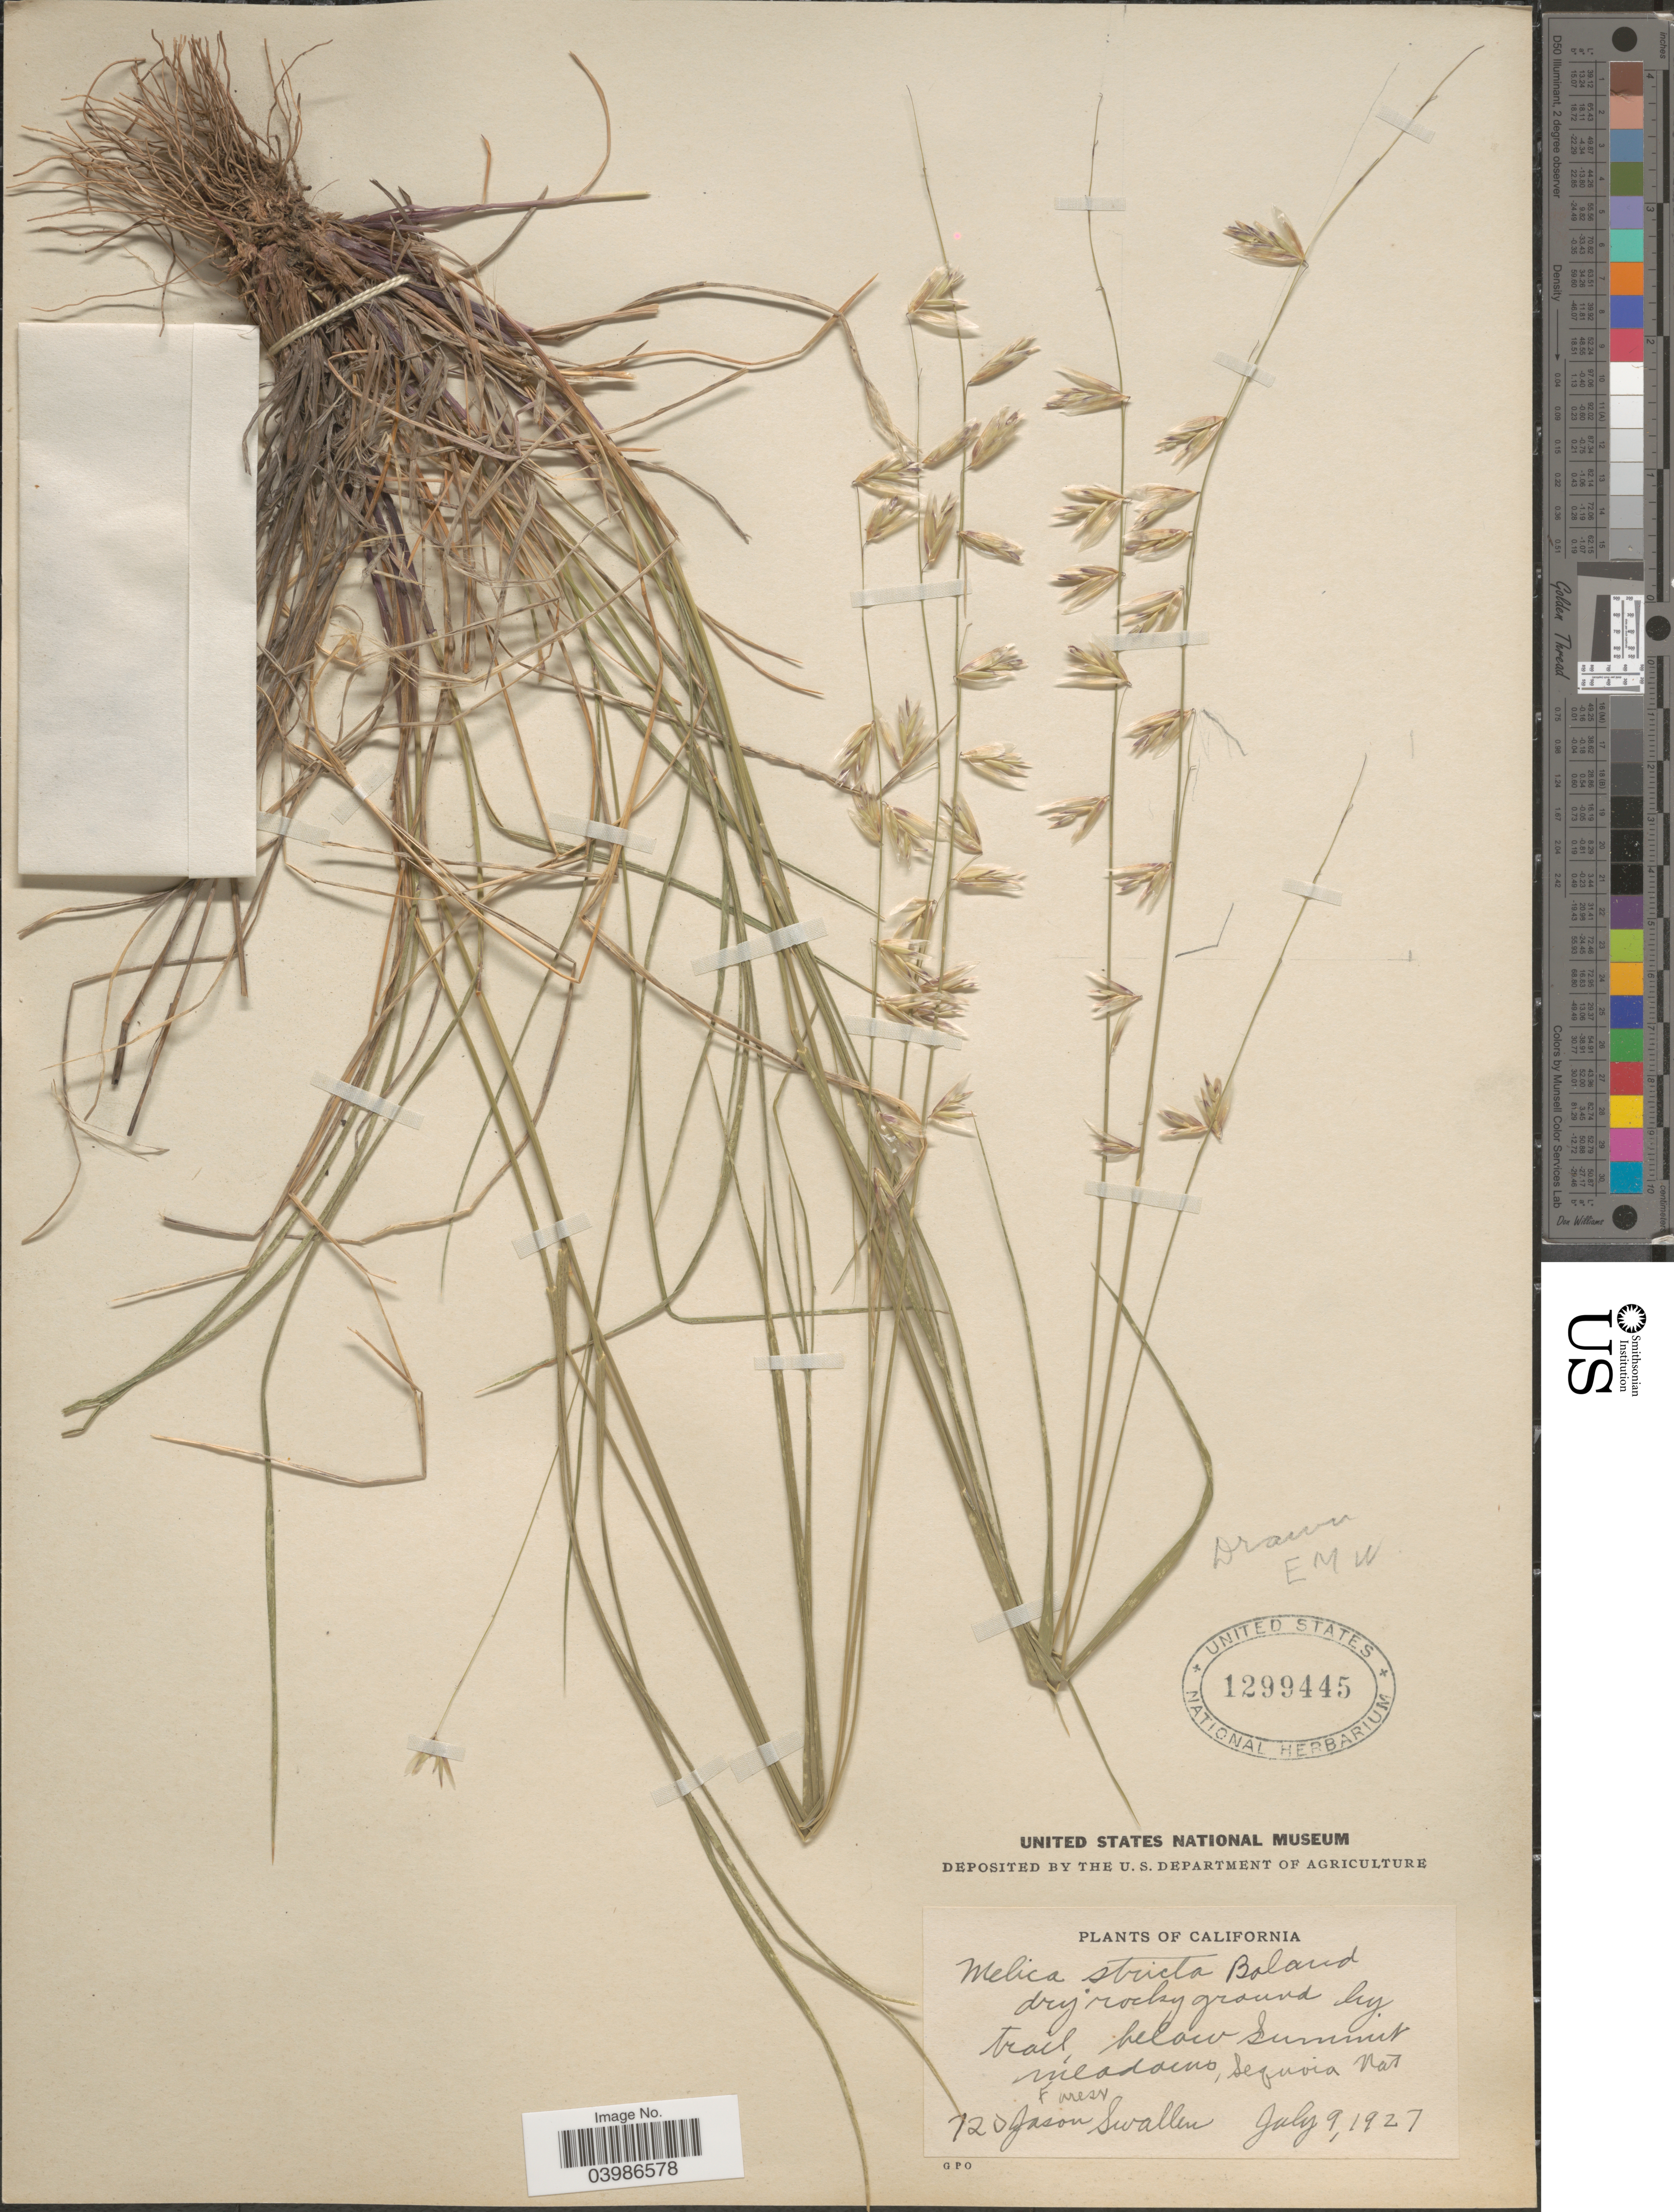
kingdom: Plantae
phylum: Tracheophyta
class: Liliopsida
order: Poales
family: Poaceae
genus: Melica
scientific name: Melica stricta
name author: Bol.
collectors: J. R. Swallen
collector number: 720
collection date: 1927-07-09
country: United States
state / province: California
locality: By trail, below Summit meadows, Sequoia Nat. Forest.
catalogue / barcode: US 1299445